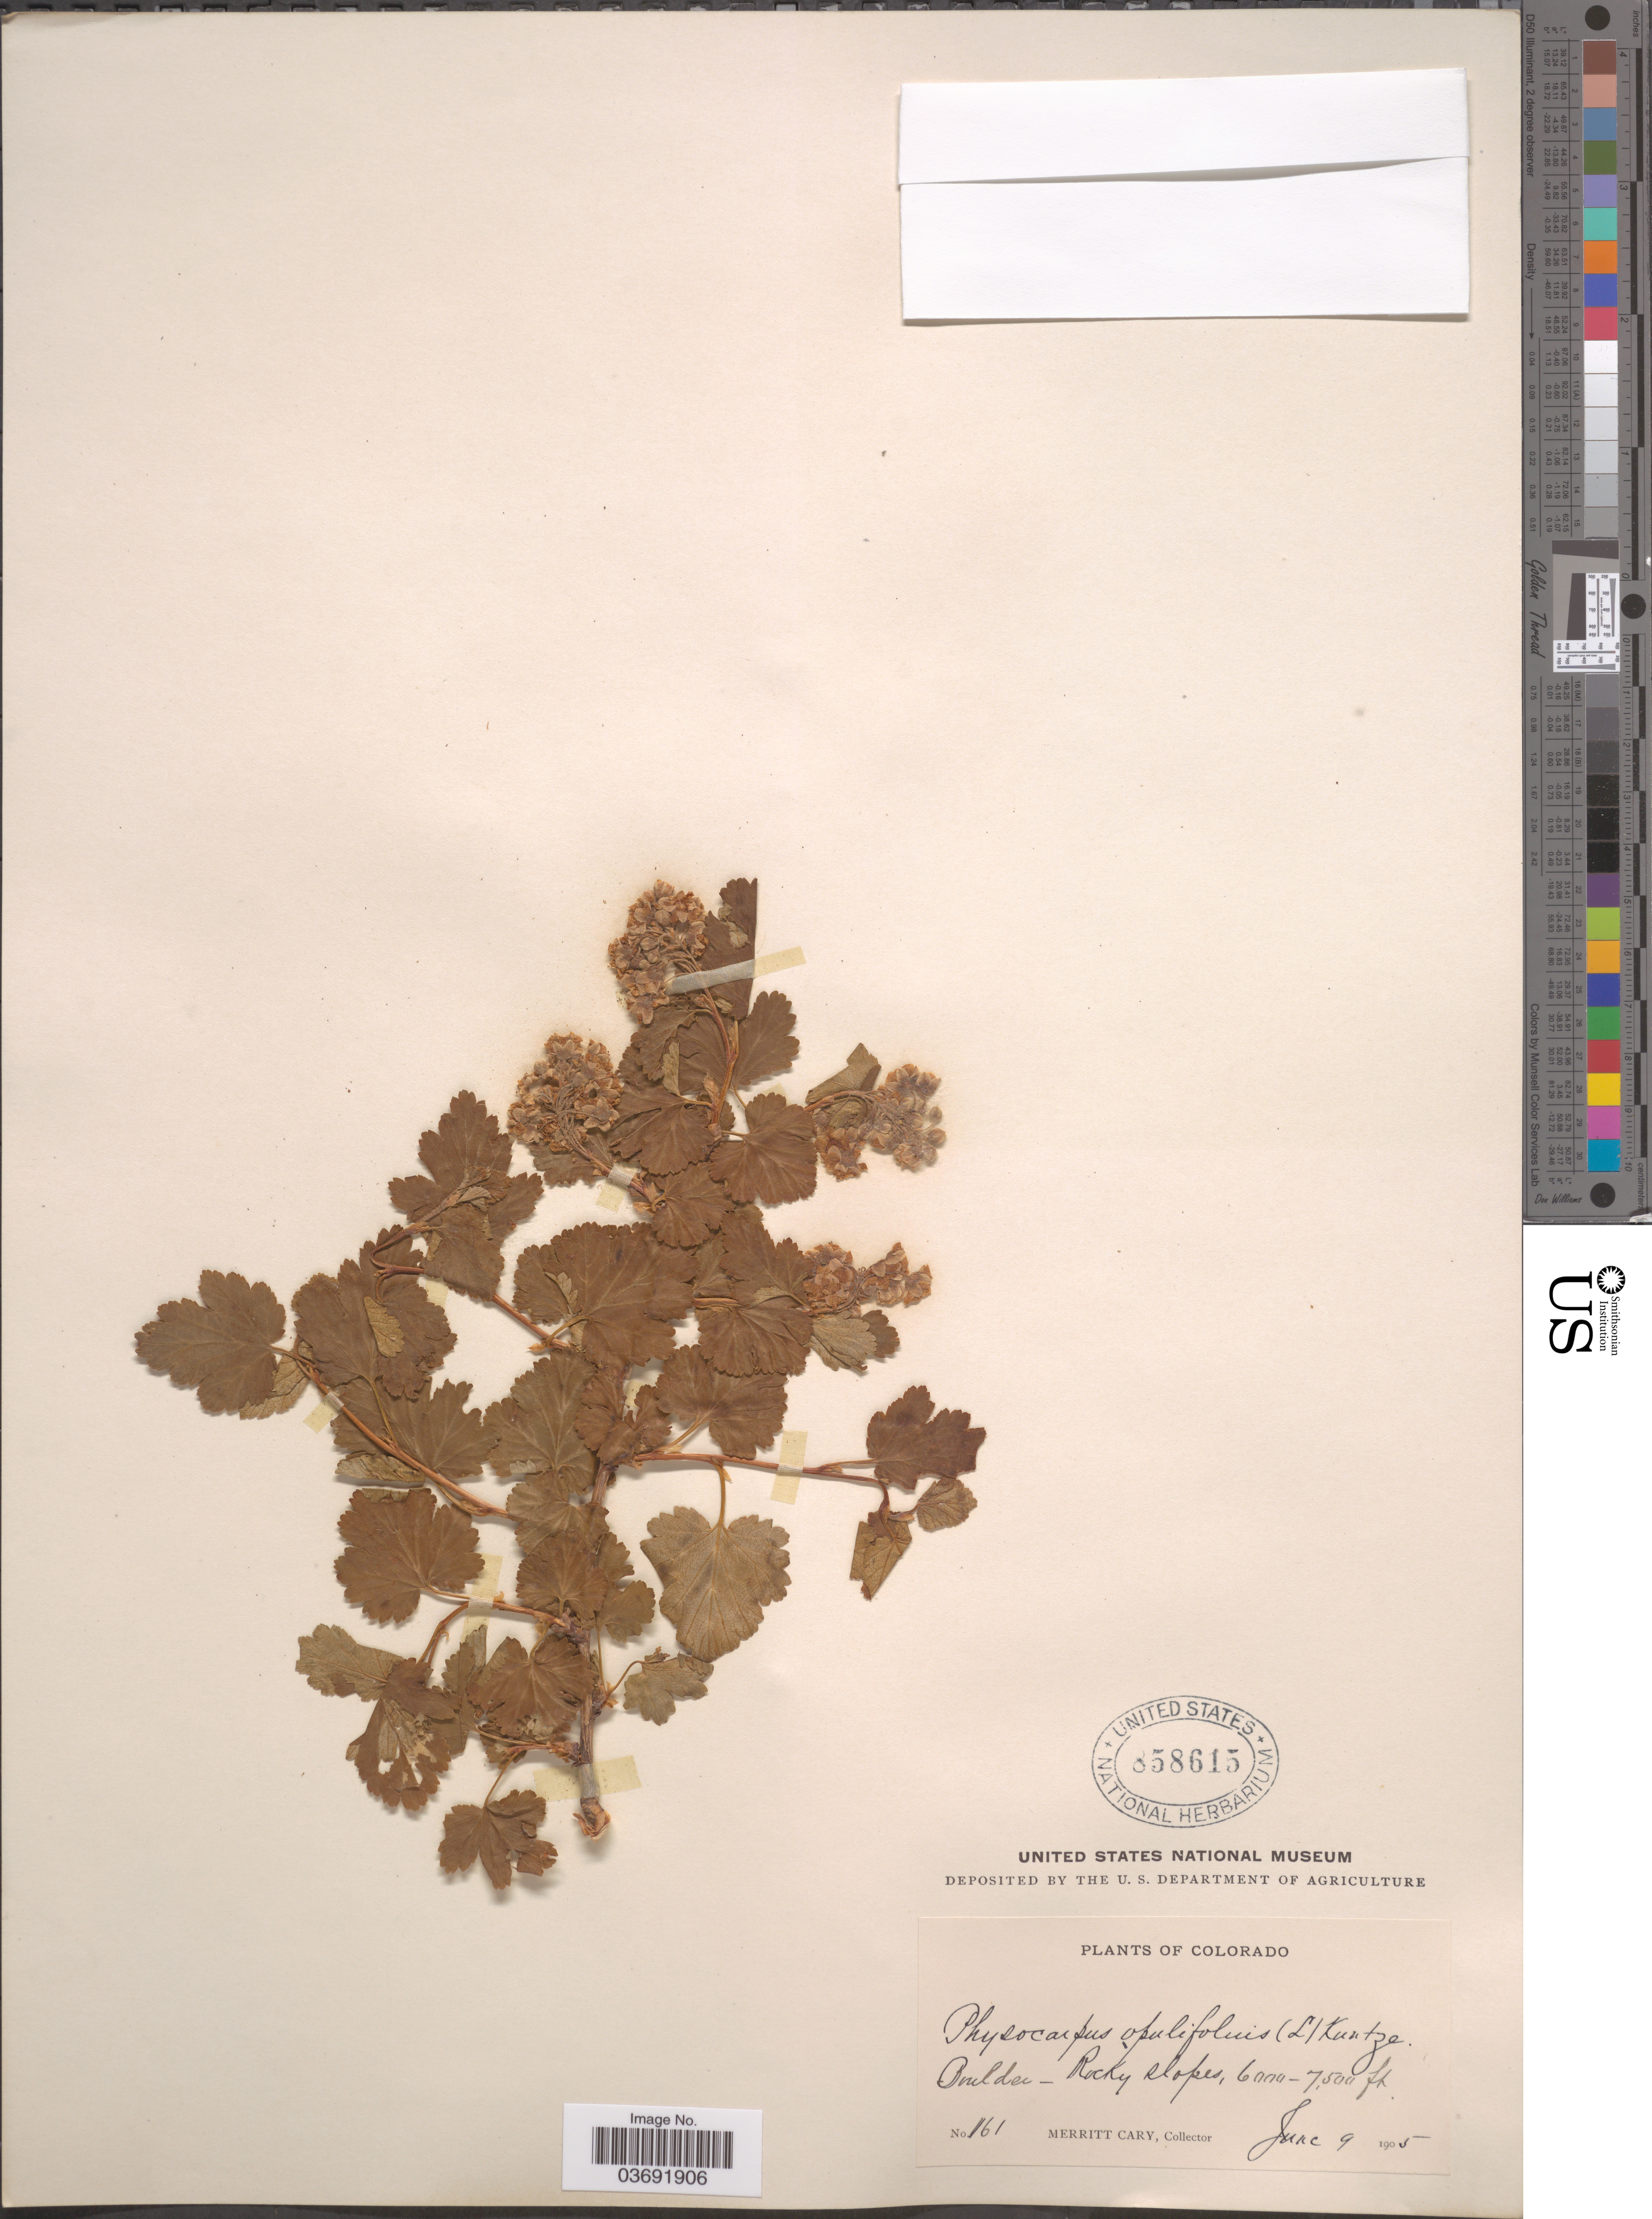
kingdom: Plantae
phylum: Tracheophyta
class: Magnoliopsida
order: Rosales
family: Rosaceae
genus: Physocarpus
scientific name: Physocarpus opulifolius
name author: (L.) Maxim.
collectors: M. Cary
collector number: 161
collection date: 1905-06-09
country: United States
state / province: Colorado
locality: Boulder - Rocky slopes.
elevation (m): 1829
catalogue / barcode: US 858615